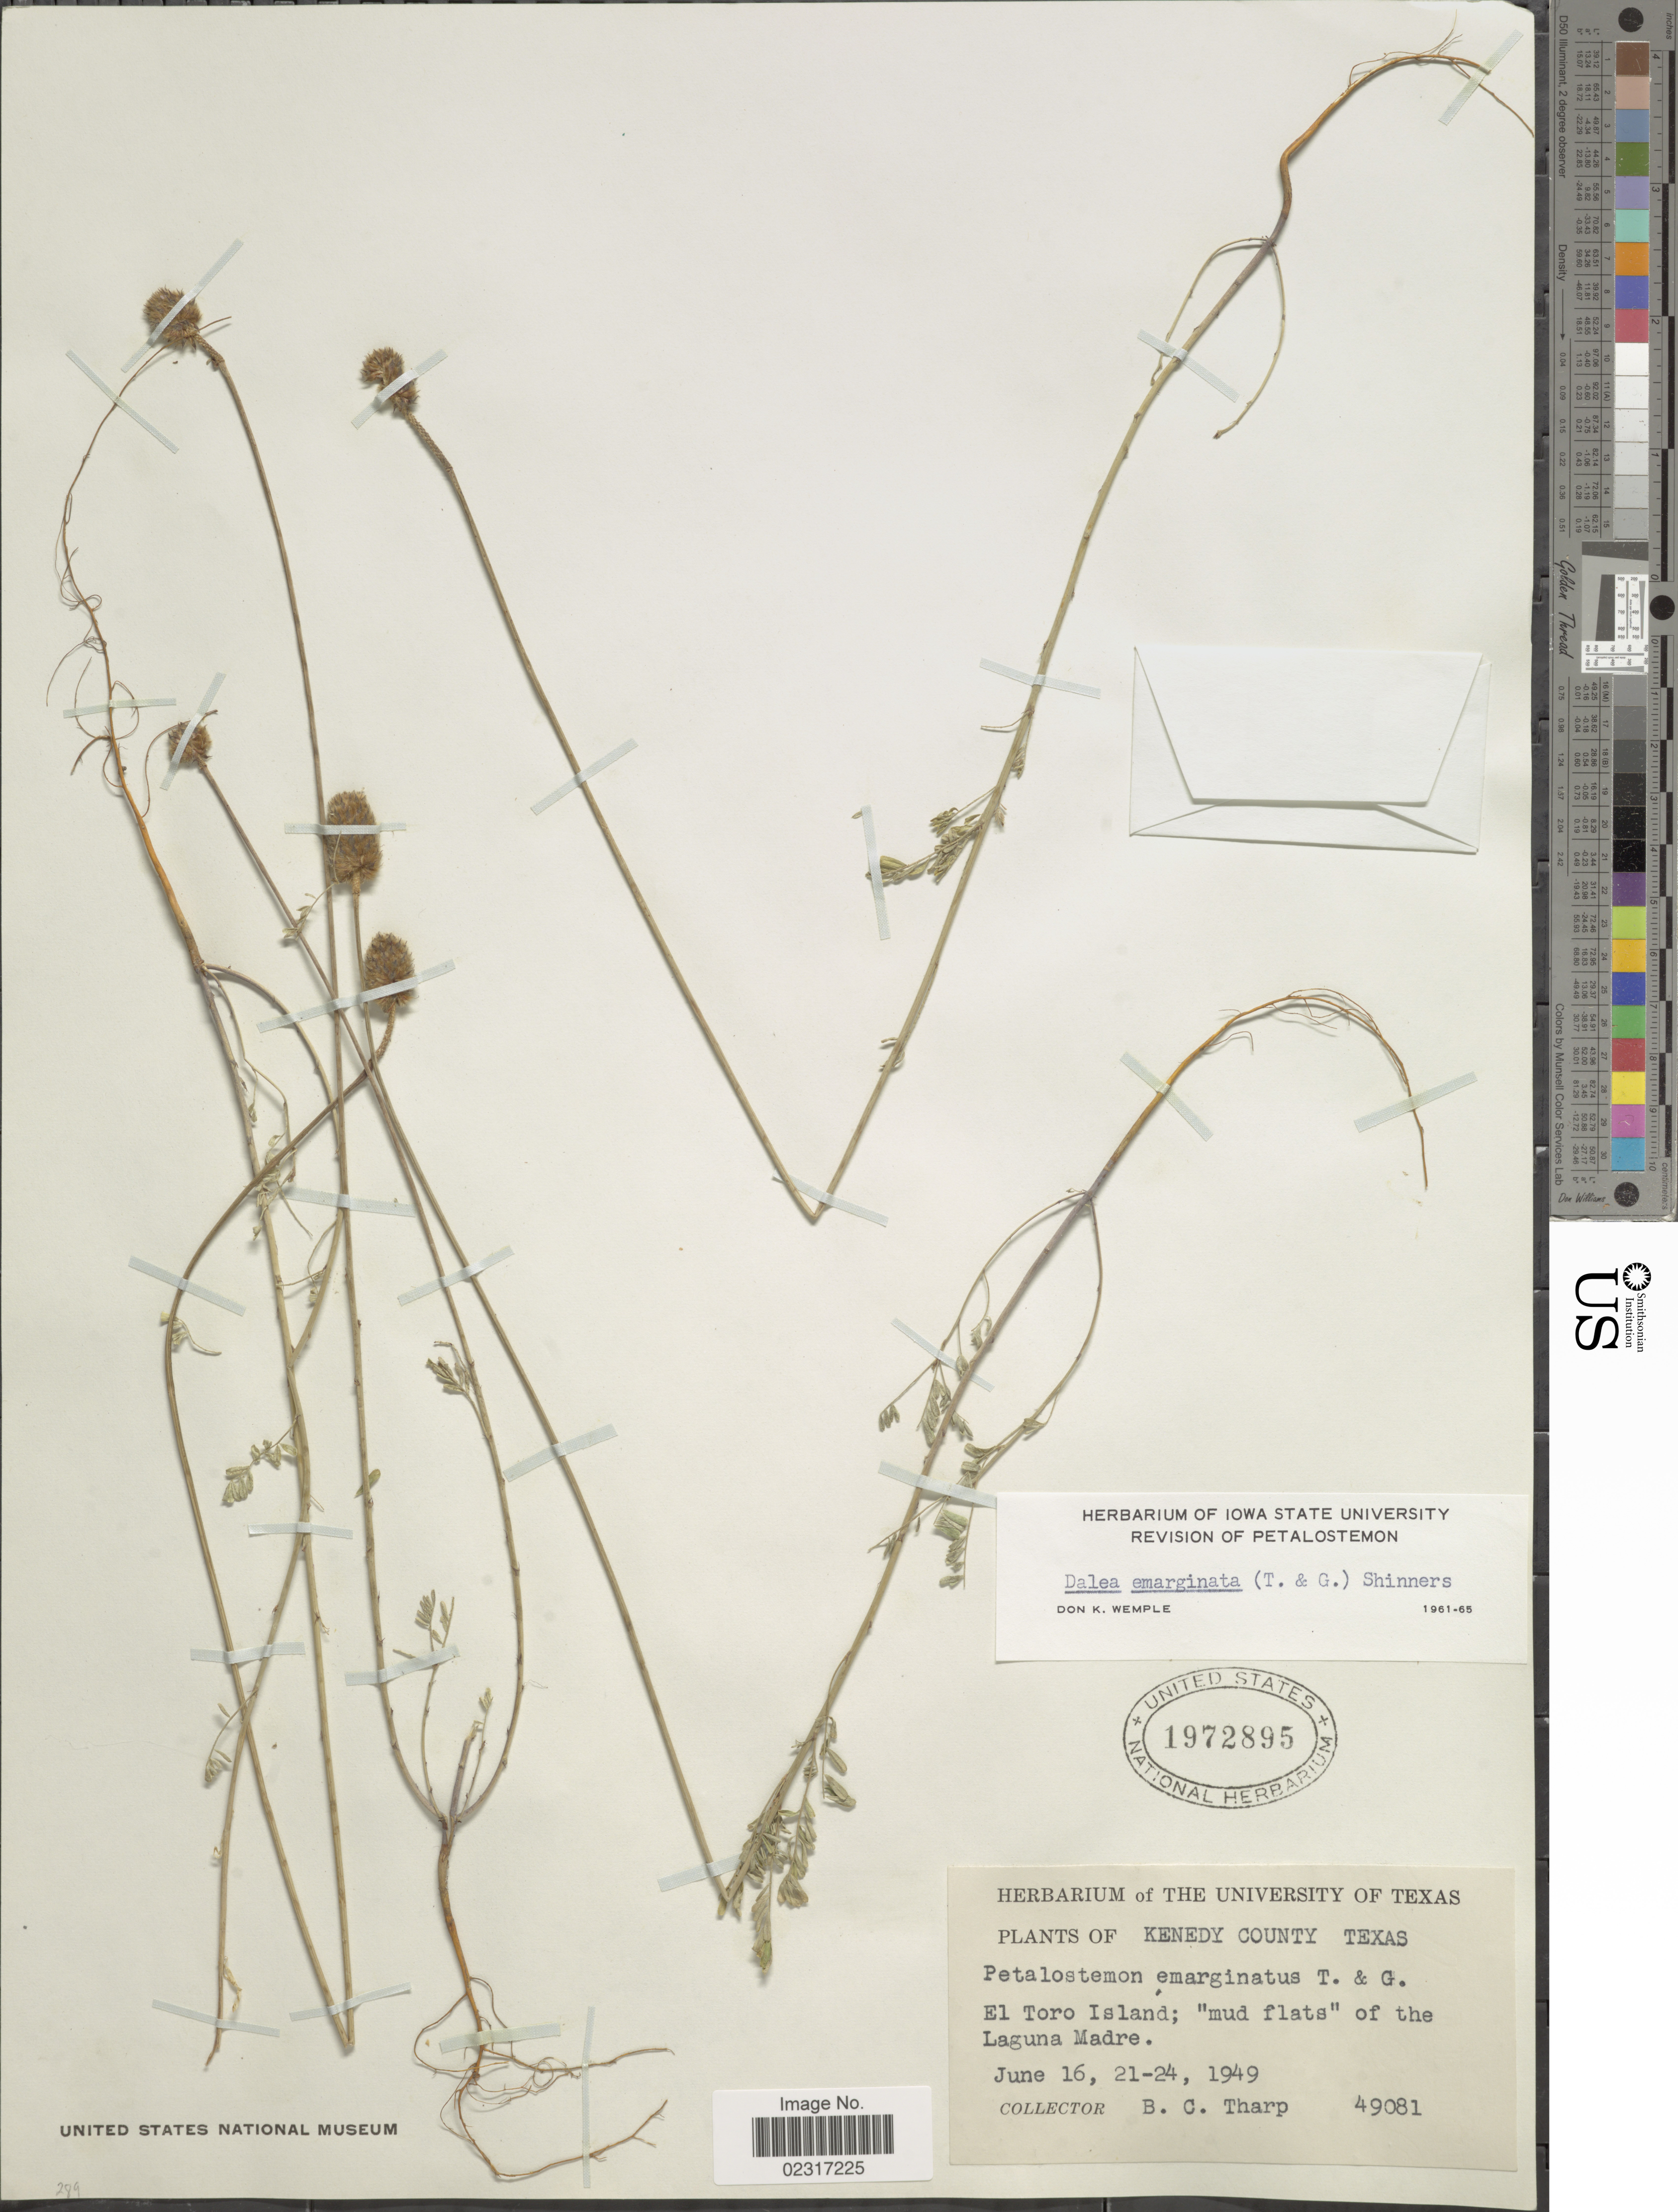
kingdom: Plantae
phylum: Tracheophyta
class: Magnoliopsida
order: Fabales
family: Fabaceae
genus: Dalea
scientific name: Dalea emarginata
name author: (Torr. & A. Gray) Shinners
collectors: B. C. Tharp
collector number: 49081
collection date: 1949-06-16/1949-06-24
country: United States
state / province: Texas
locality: Kenedy County. El Toro Island; "mus flats" of the Laguna Madre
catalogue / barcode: US 1972895